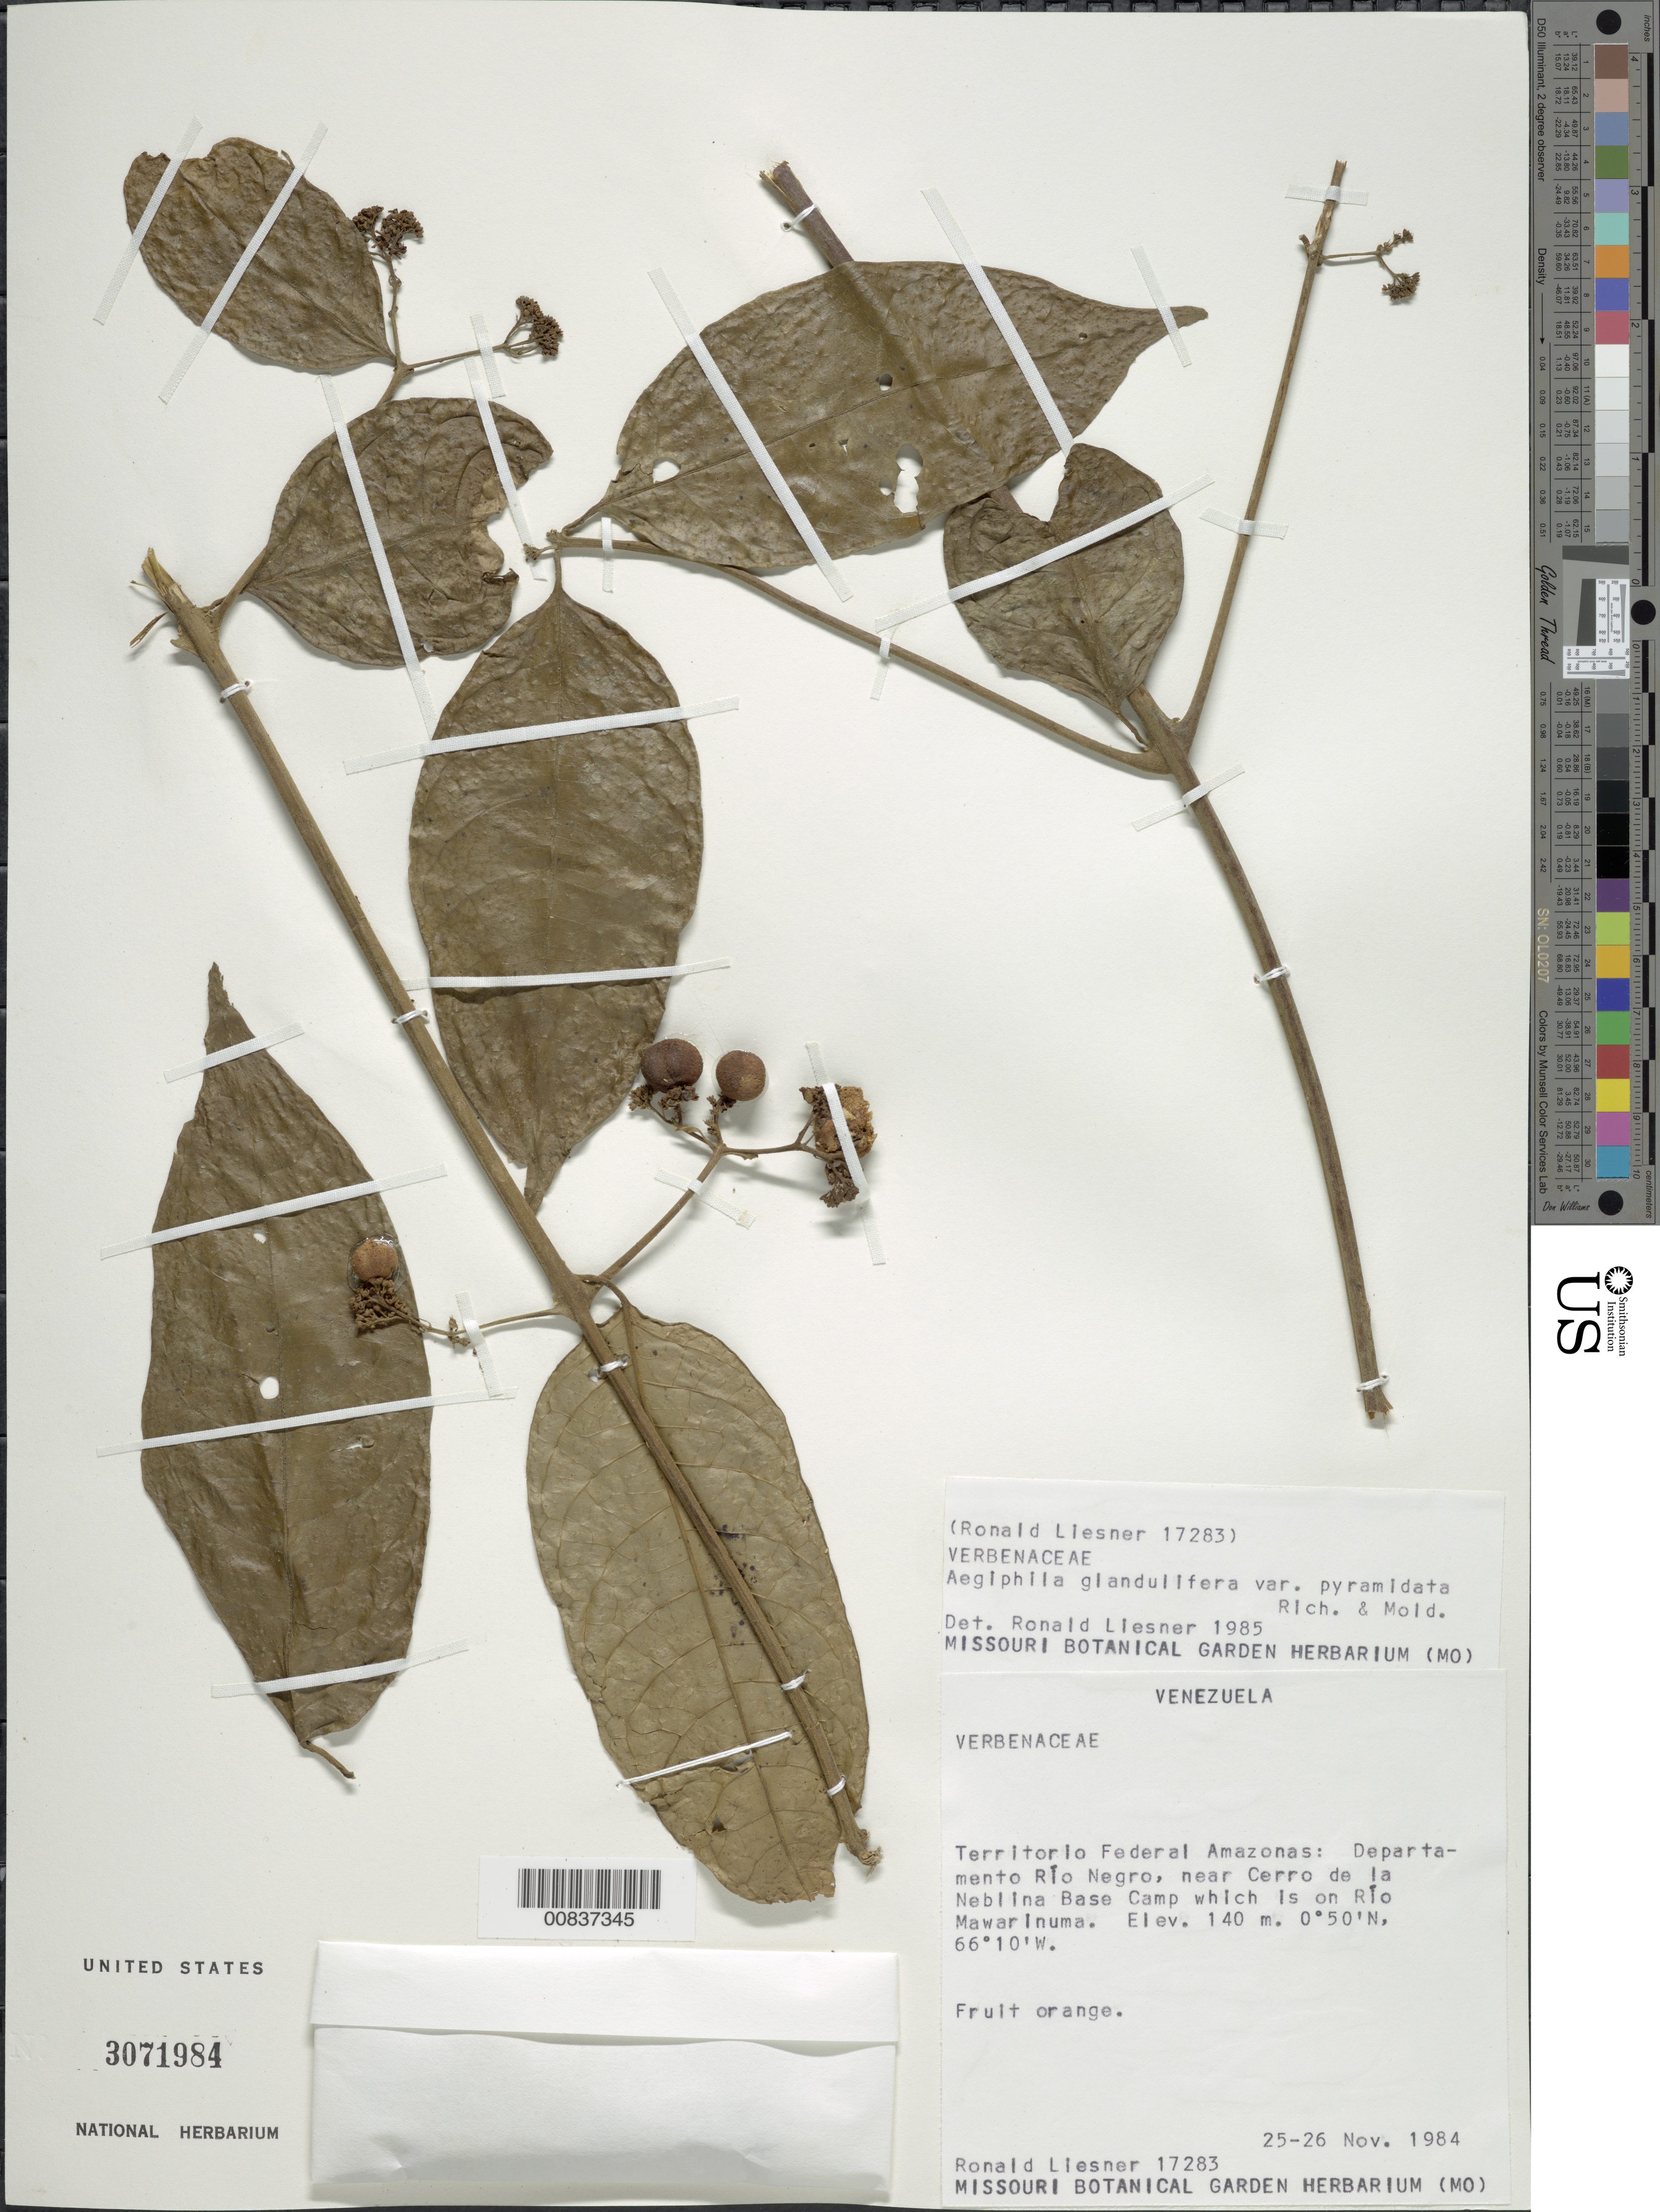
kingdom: Plantae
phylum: Tracheophyta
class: Magnoliopsida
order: Lamiales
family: Lamiaceae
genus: Aegiphila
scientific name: Aegiphila glandulifera var. pyramidata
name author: Moldenke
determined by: Liesner, R. L.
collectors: R. L. Liesner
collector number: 17283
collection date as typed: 25-Nov-84 to 26-Nov-84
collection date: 1984-11-25/1984-11-26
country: Venezuela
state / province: Amazonas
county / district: Río Negro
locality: Cerro de La Neblina Base Camp, close to, on Río Mawarinuma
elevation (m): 140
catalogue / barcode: US 3071984